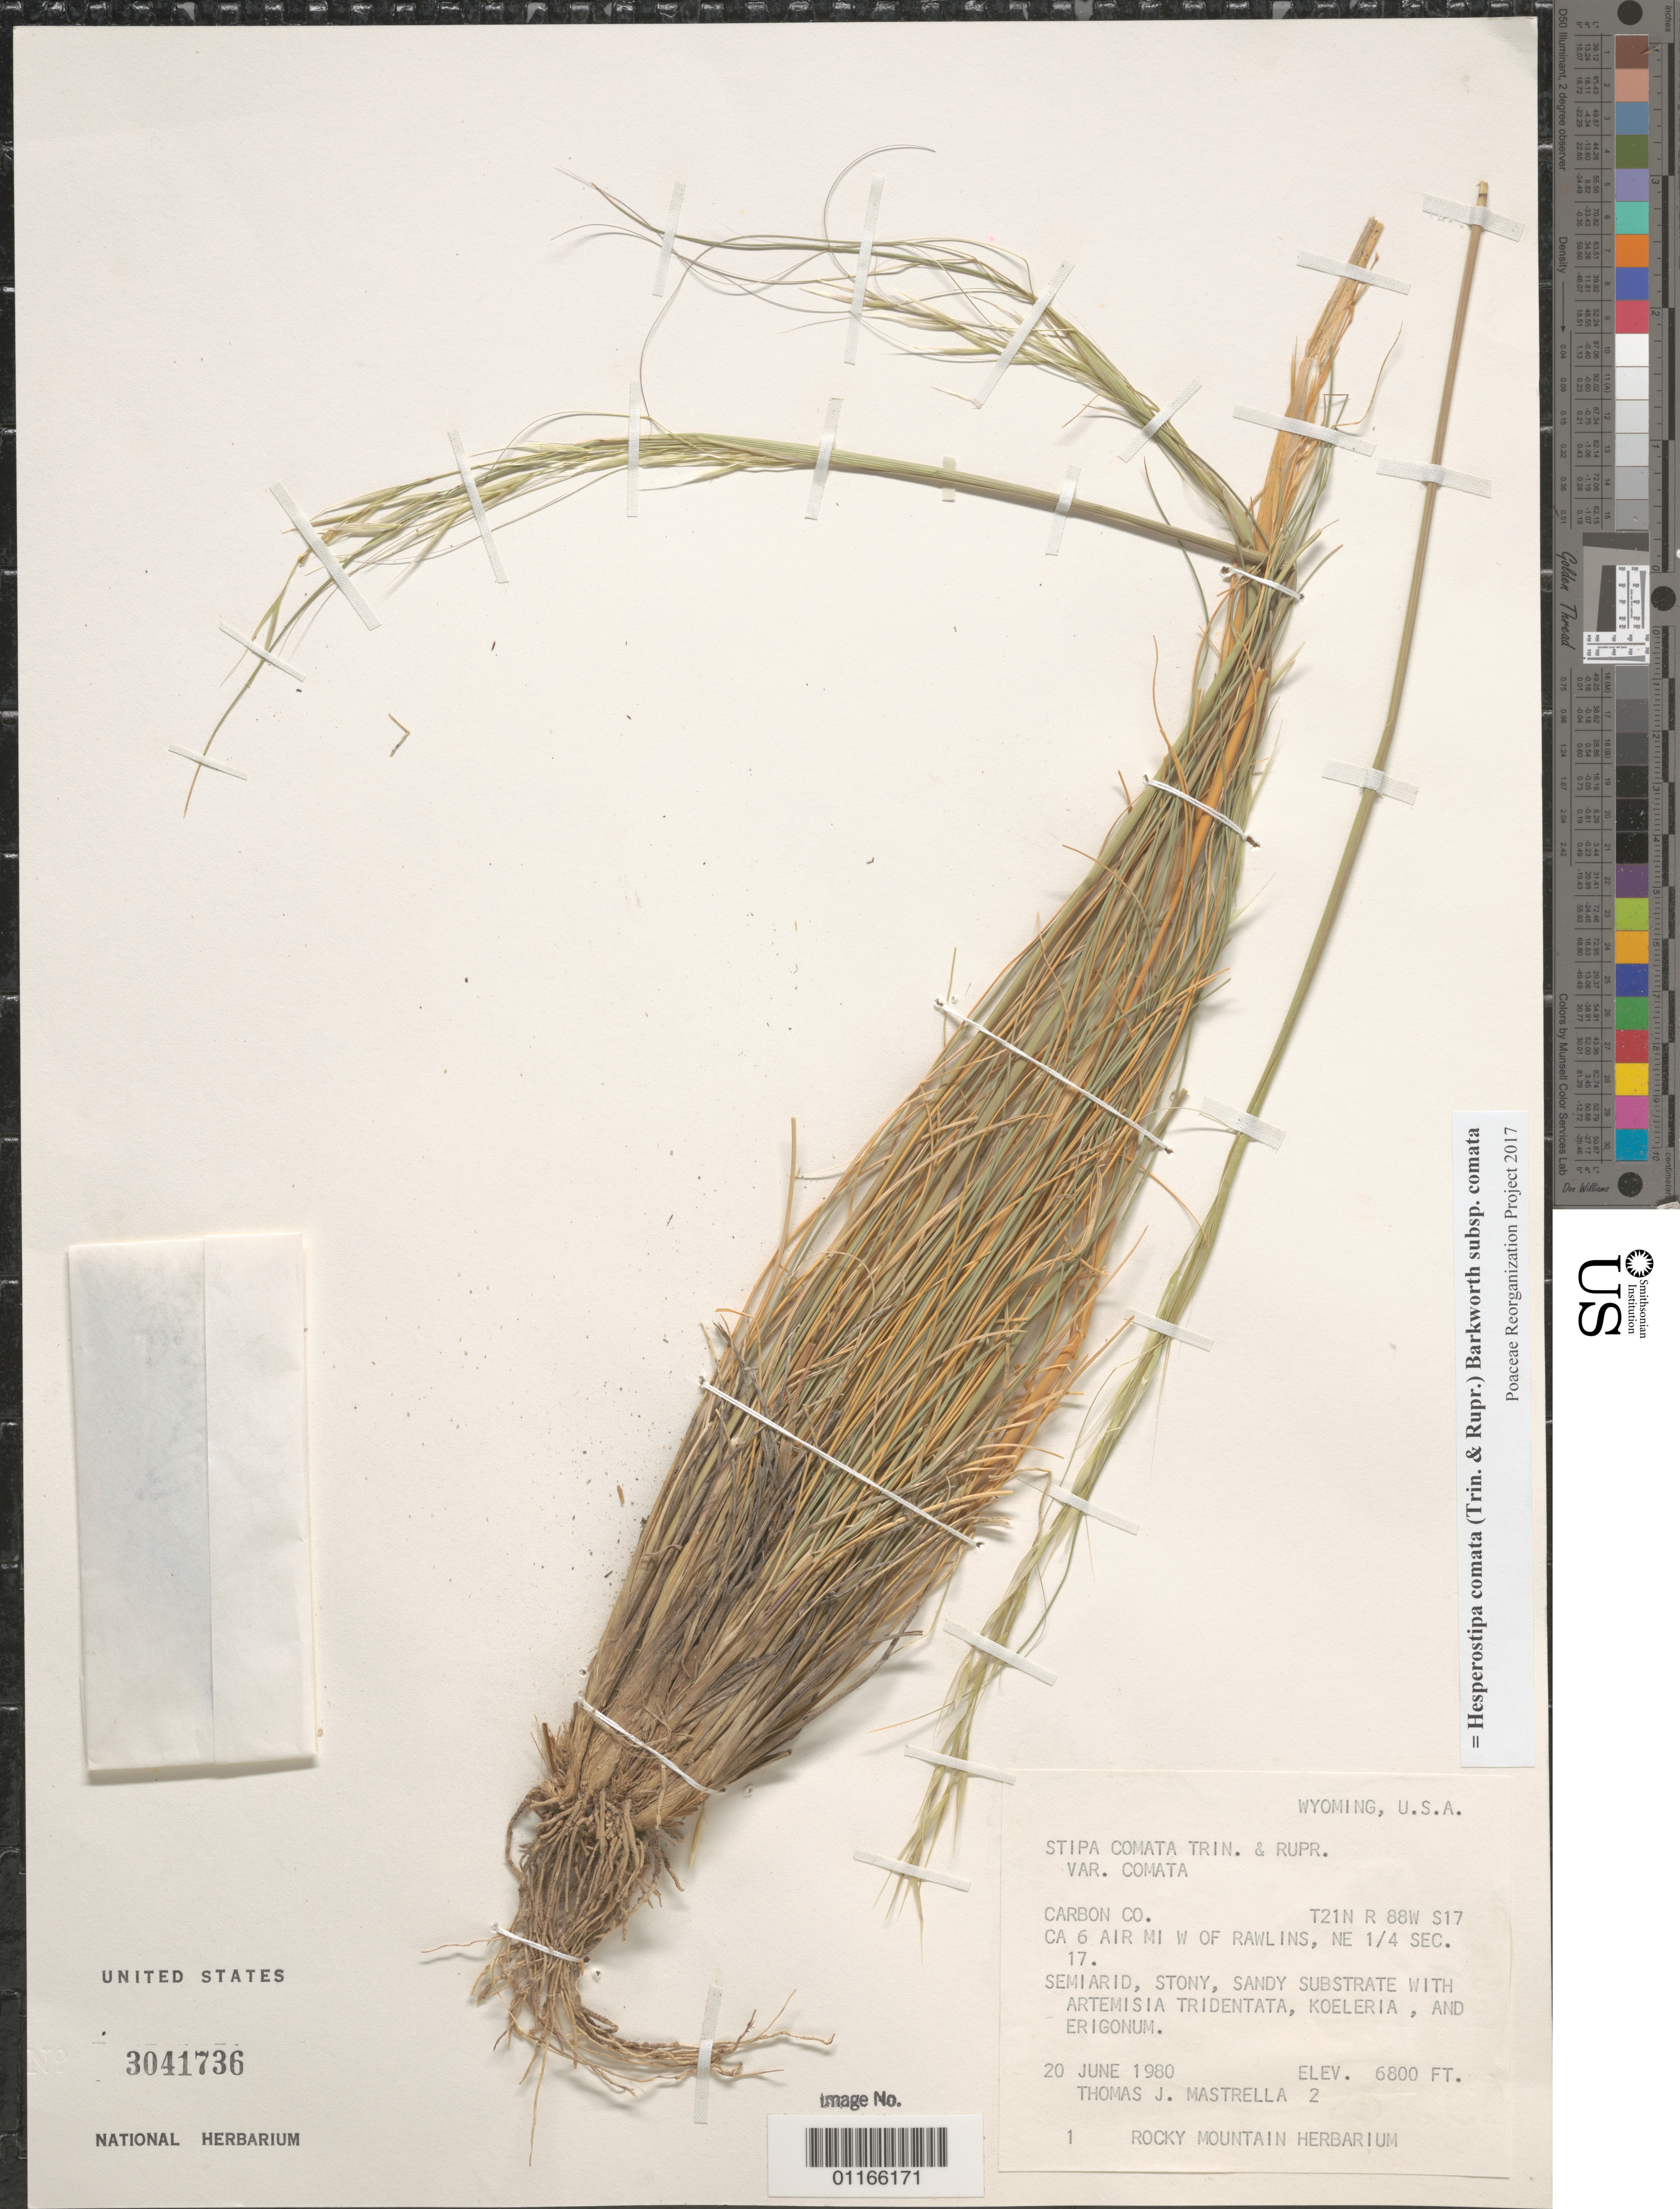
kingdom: Plantae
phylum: Tracheophyta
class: Liliopsida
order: Poales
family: Poaceae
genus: Hesperostipa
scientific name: Hesperostipa comata subsp. comata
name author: (Trin. & Rupr.) Barkworth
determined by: Poaceae Reorganization Project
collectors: T. Mastrella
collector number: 2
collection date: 1980-06-20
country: United States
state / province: Wyoming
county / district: Carbon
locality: T21N R88W S17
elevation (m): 2073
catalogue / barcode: US 3041736